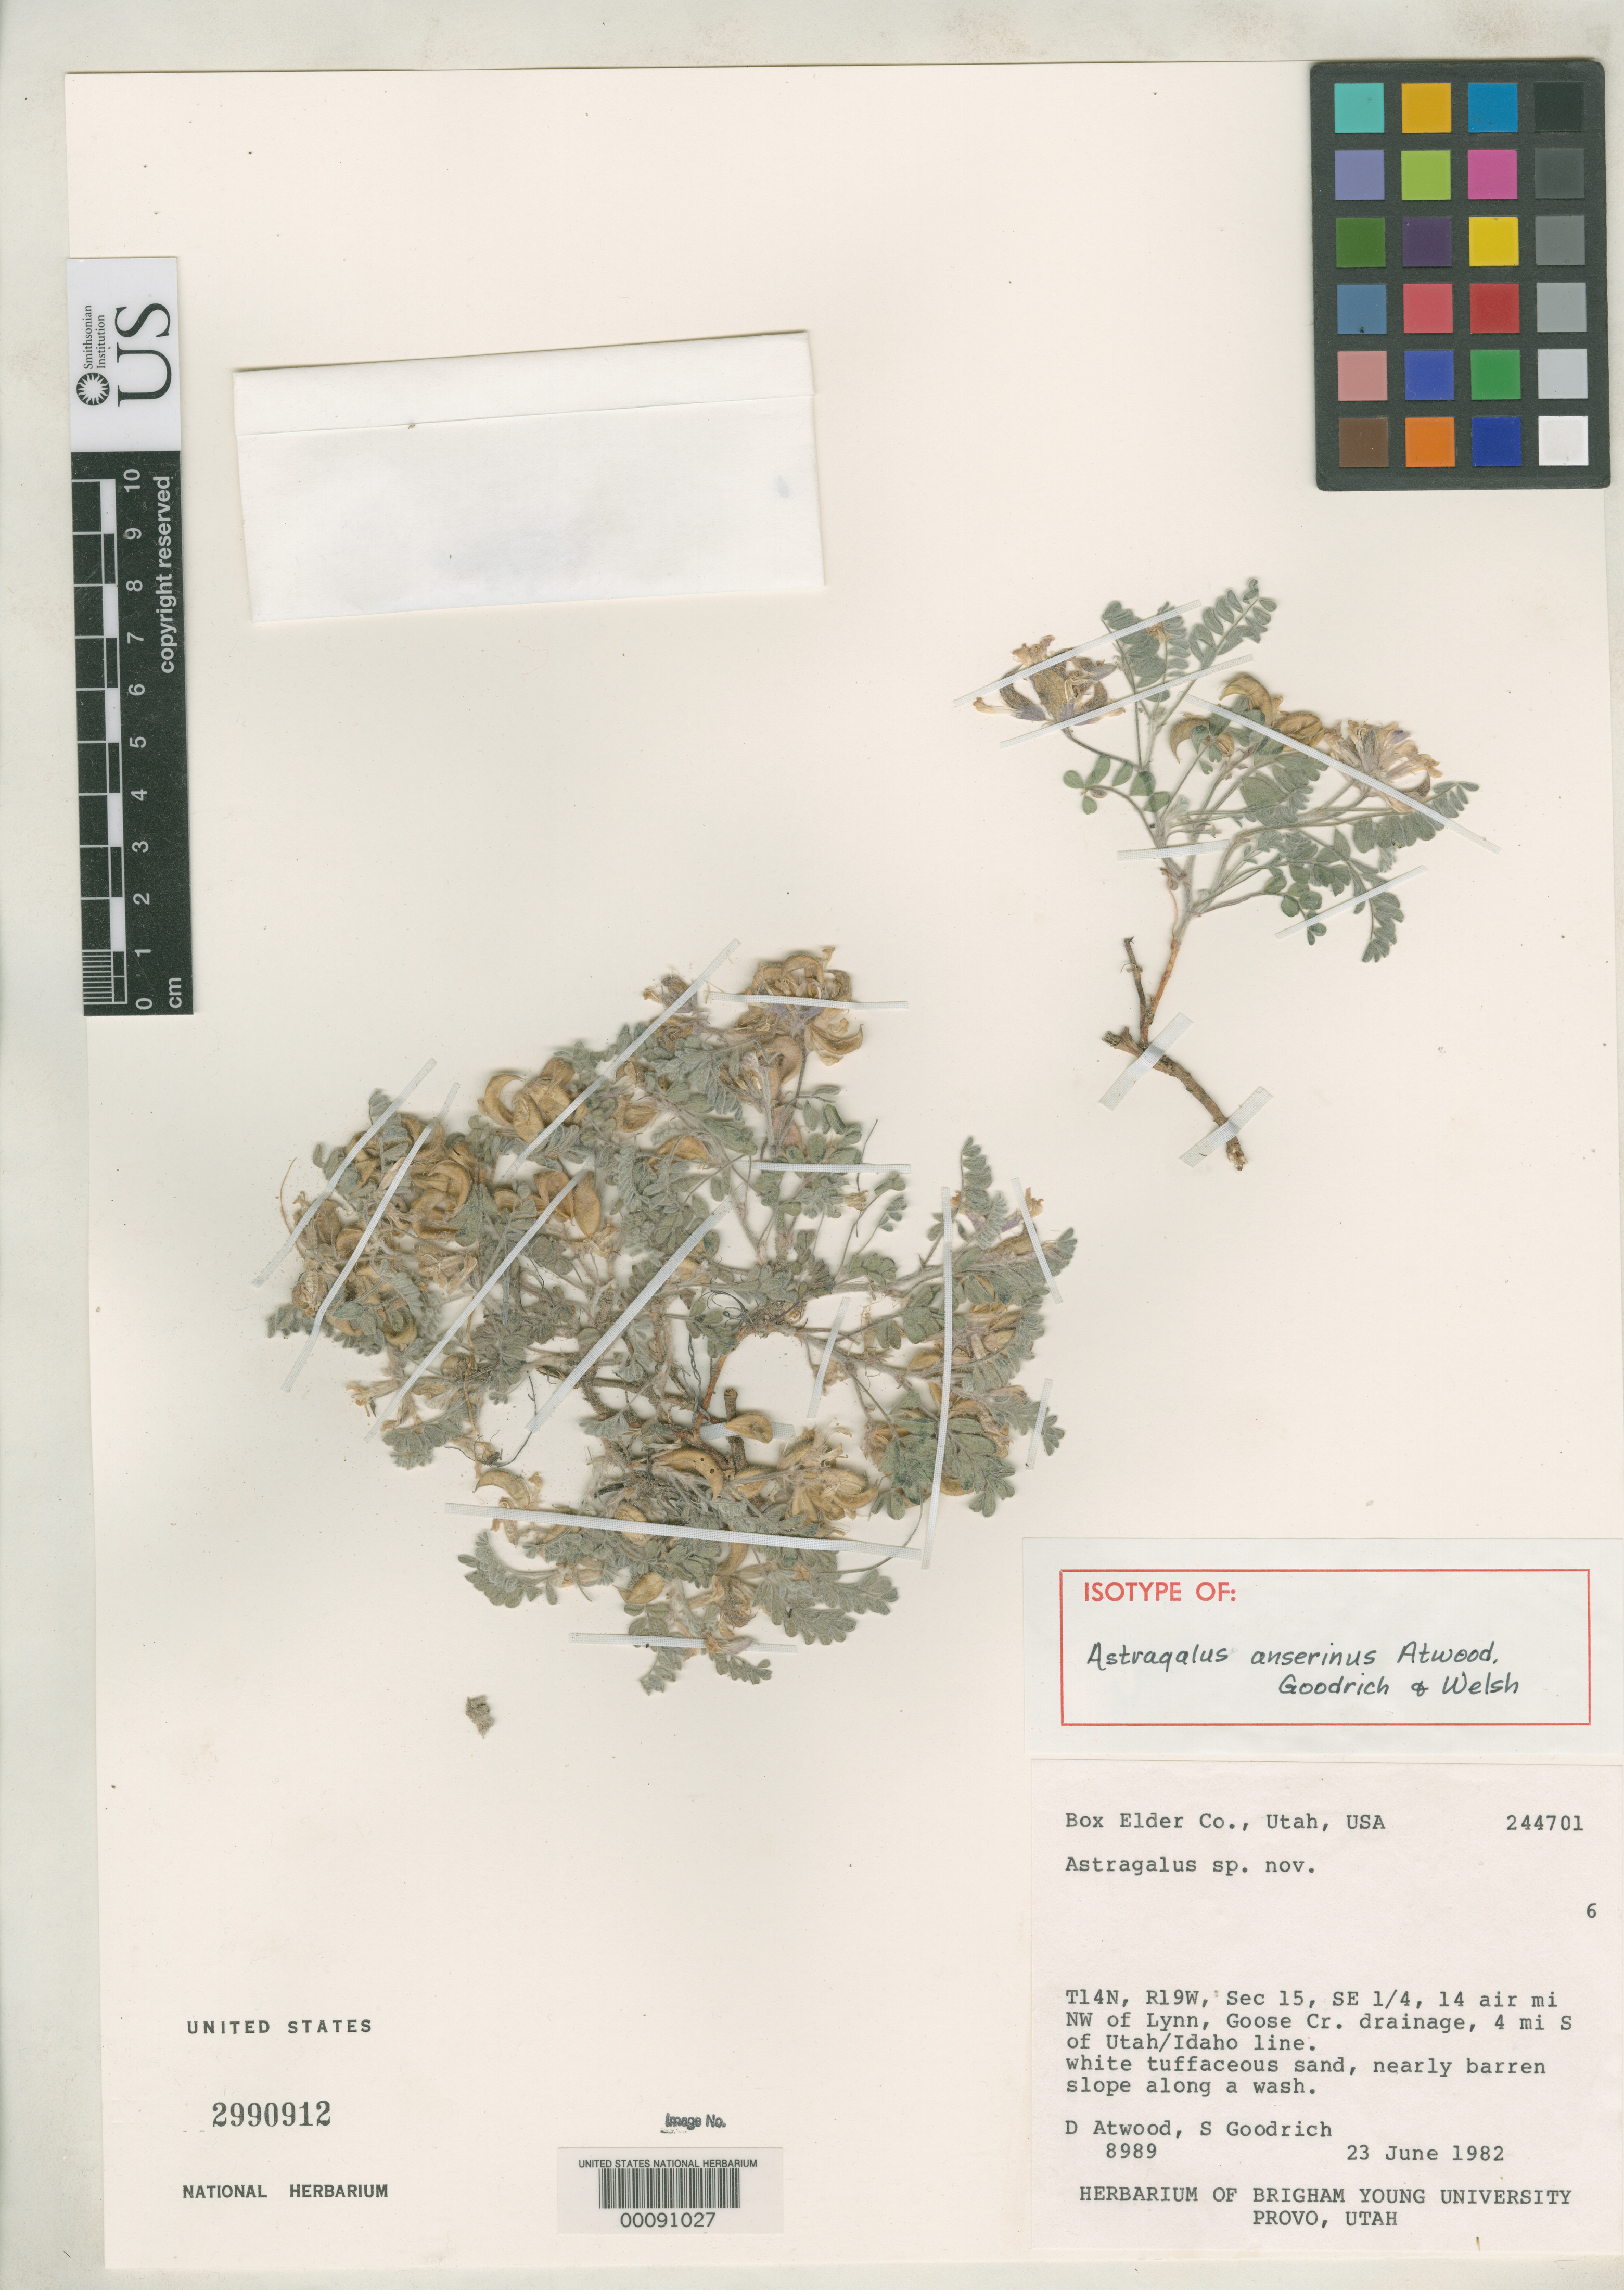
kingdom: Plantae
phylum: Tracheophyta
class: Magnoliopsida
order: Fabales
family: Fabaceae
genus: Astragalus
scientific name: Astragalus anserinus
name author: N.D. Atwood et al.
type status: Isotype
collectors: D. Atwood & S. Goodrich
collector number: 8989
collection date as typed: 23 Jun 1982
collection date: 1982-06-23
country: United States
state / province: Utah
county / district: Box Elder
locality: NW of Lynn, Goose Cr. drainage, 4 mi S of Utah/Idaho line.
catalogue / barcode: US 2990912